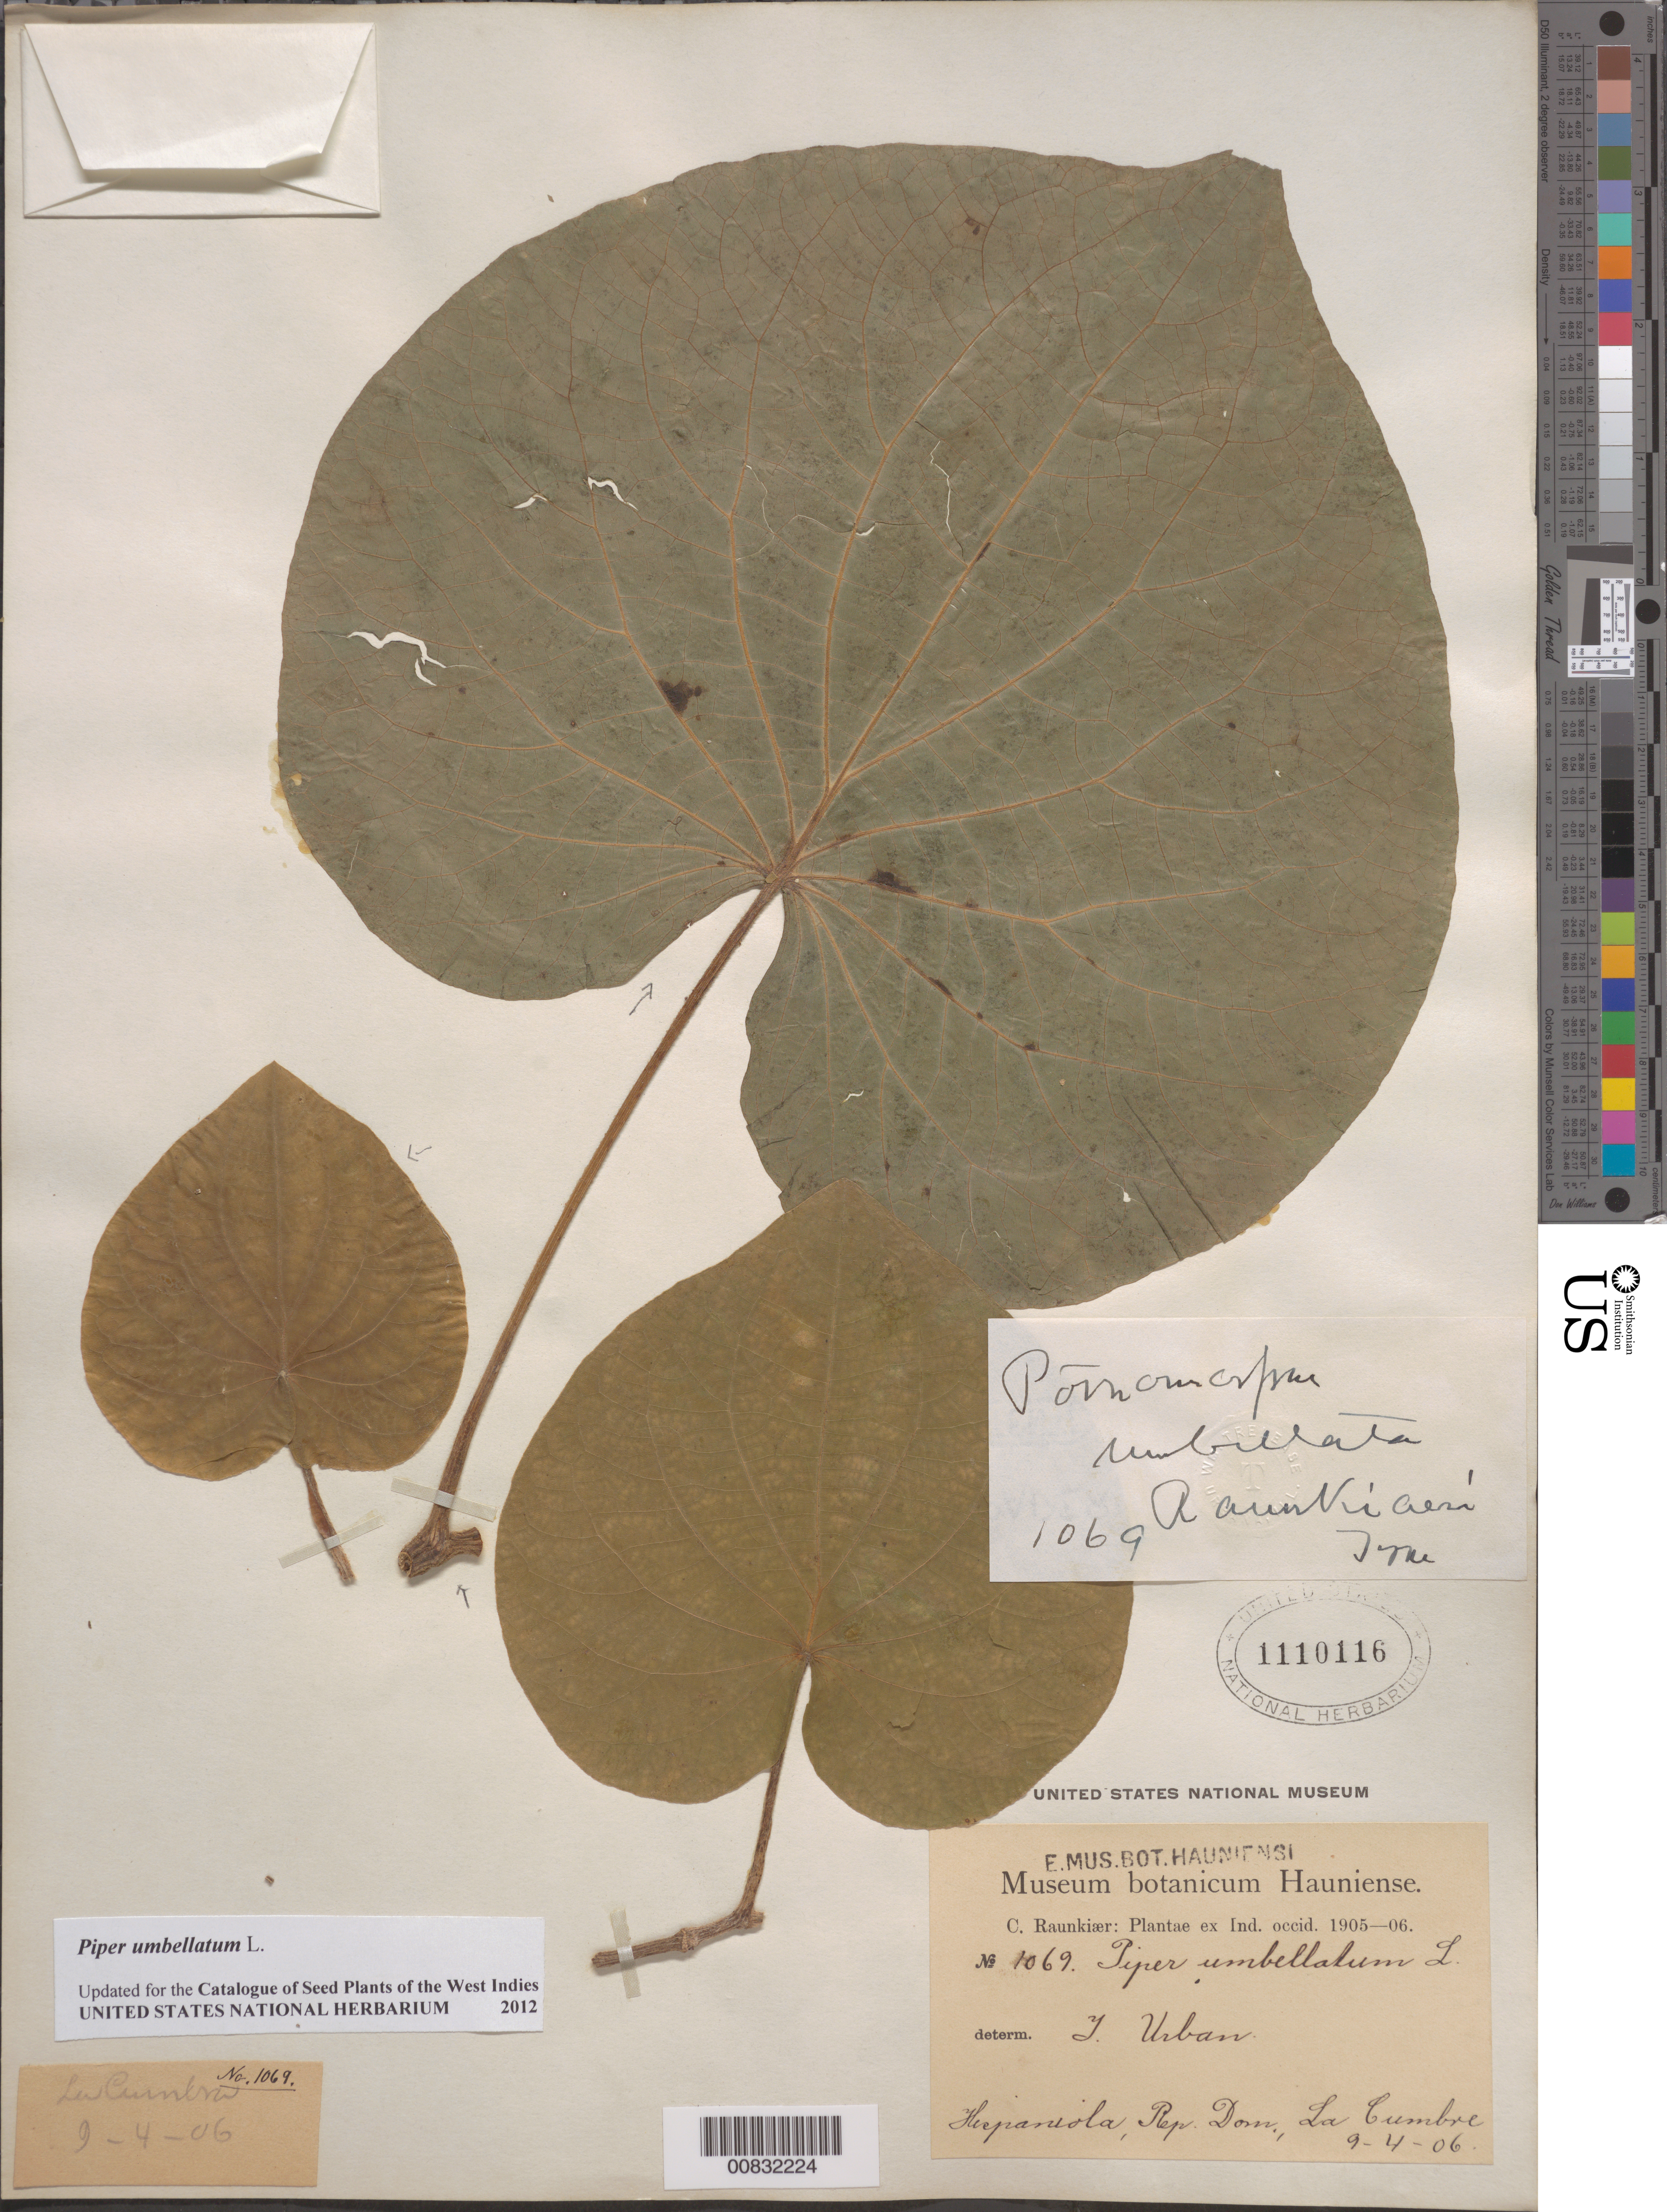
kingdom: Plantae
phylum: Tracheophyta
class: Magnoliopsida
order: Piperales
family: Piperaceae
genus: Piper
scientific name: Piper umbellatum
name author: L.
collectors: C. C. Raunkiaer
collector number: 1069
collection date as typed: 09 Apr 1906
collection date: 1906-04-09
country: Dominican Republic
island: Hispaniola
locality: La Cumbre.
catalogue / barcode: US 1110116